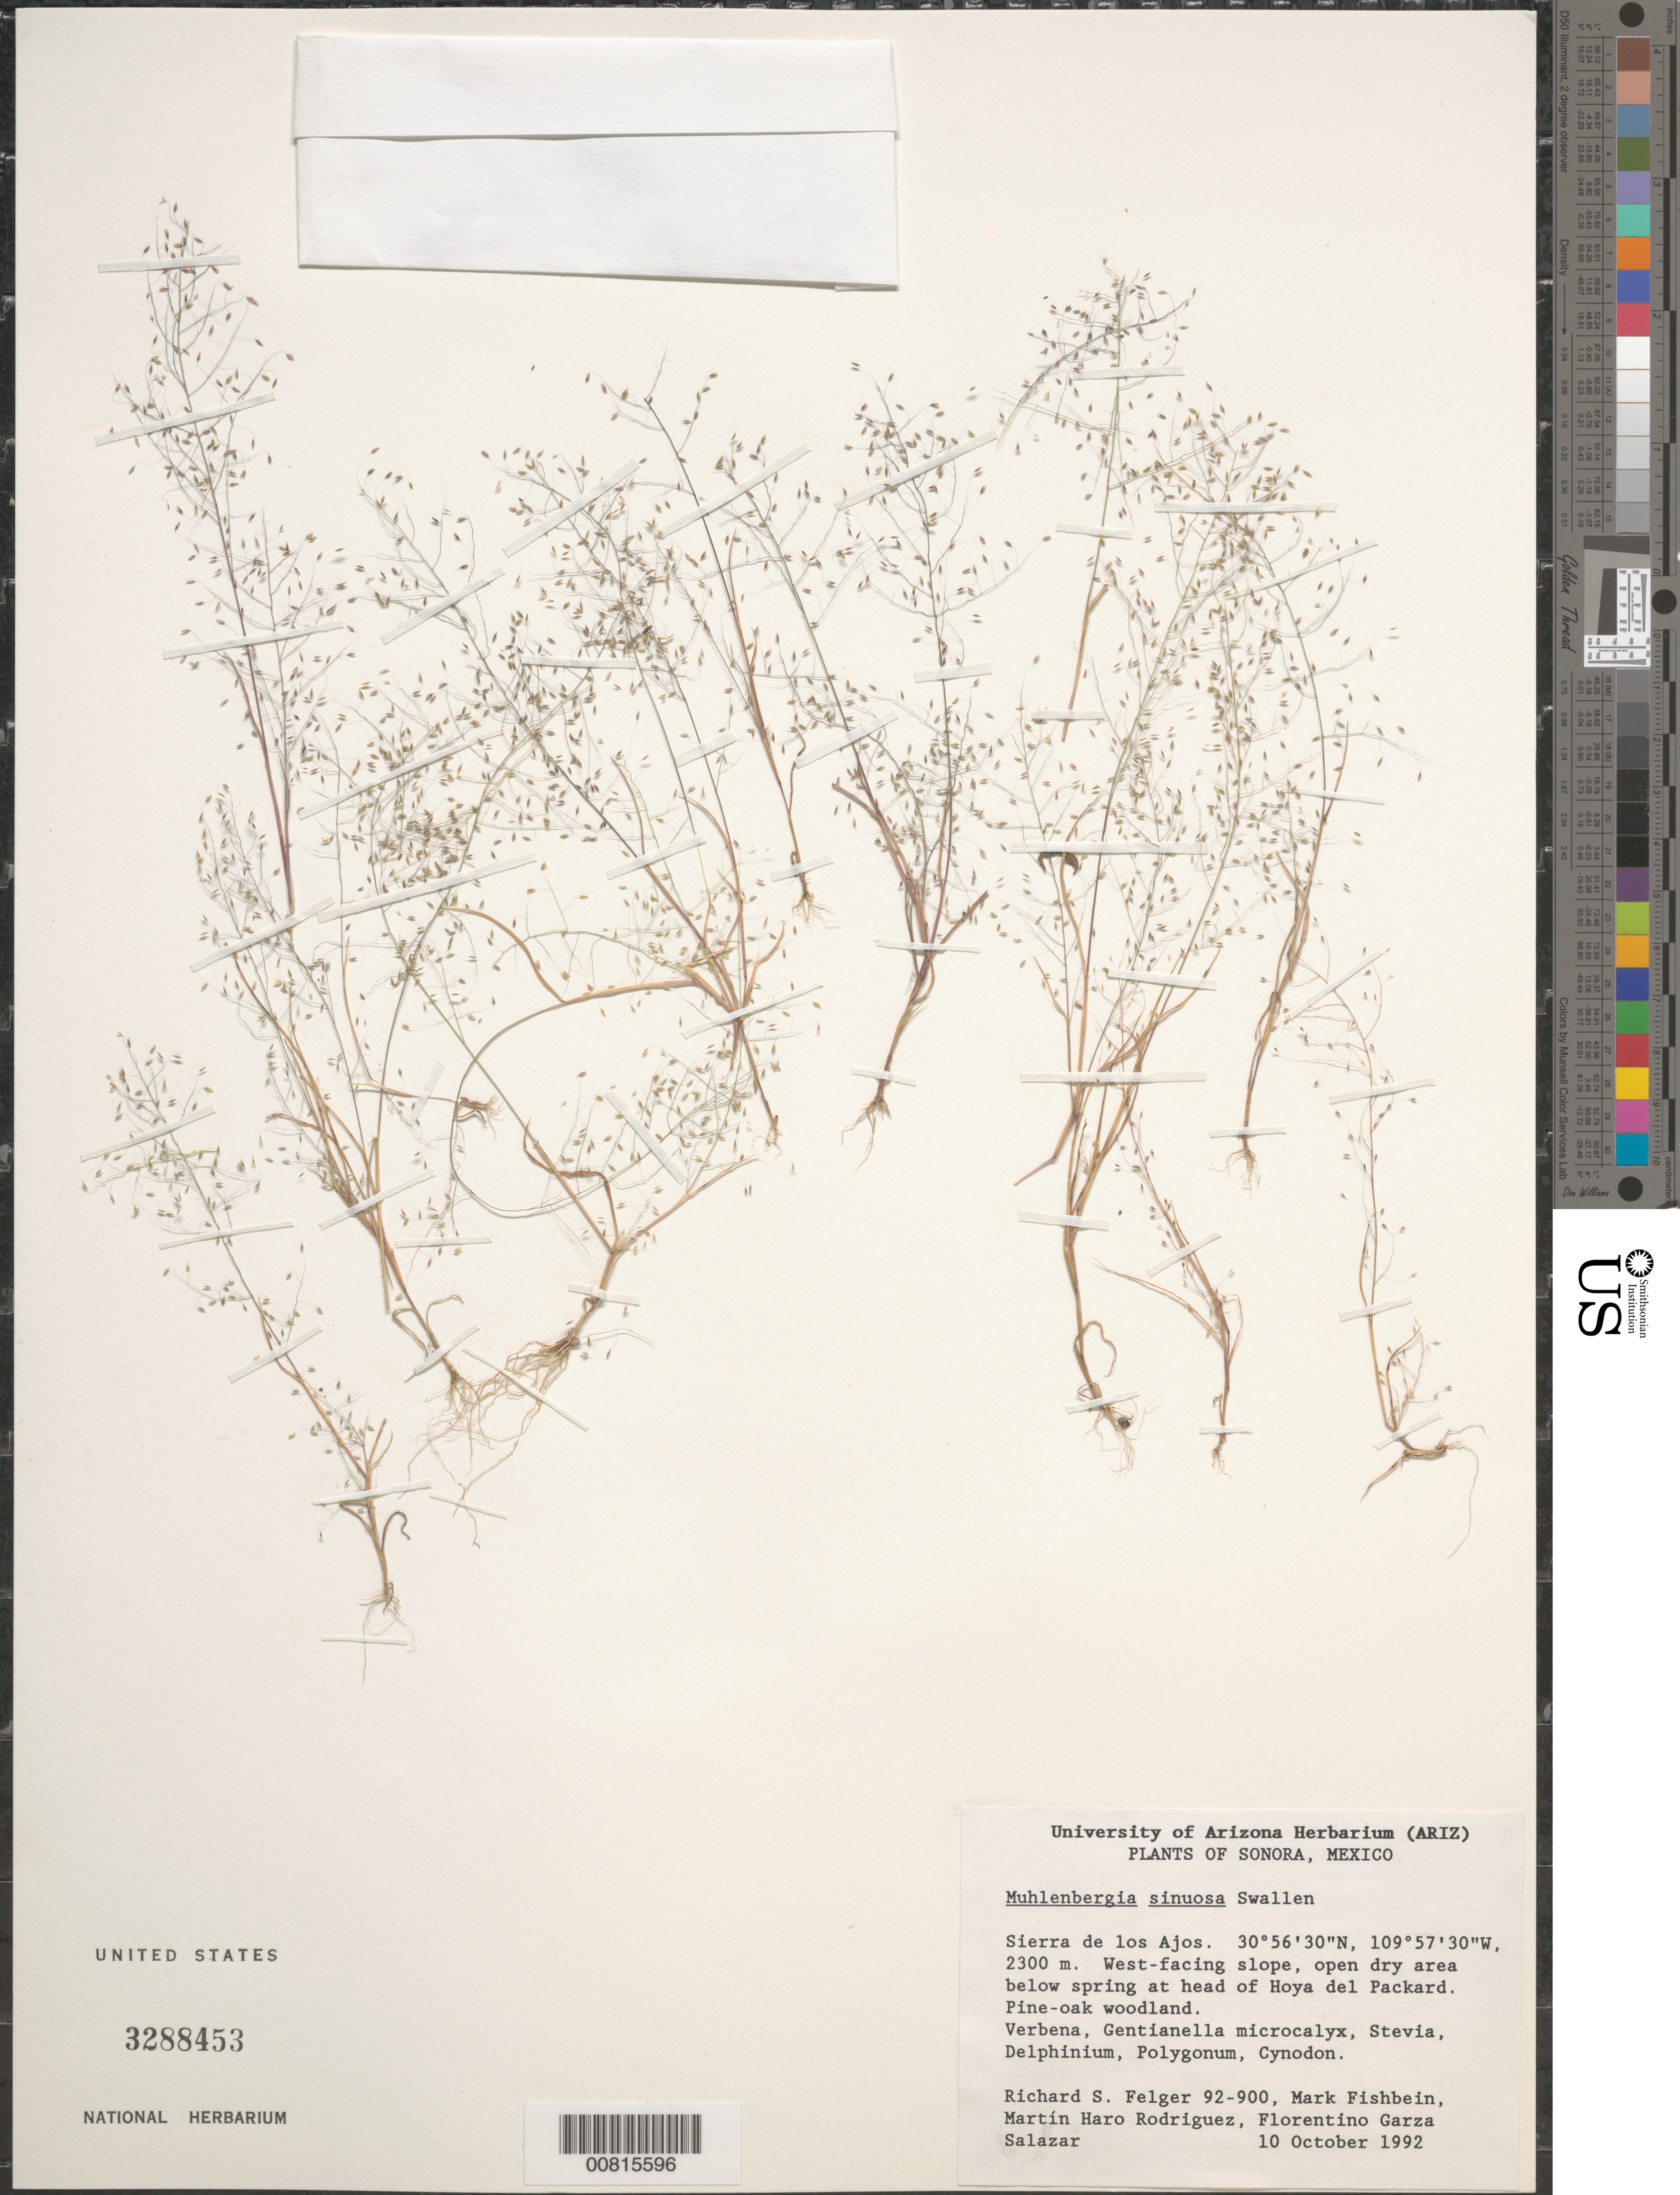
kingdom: Plantae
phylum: Tracheophyta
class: Liliopsida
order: Poales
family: Poaceae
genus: Muhlenbergia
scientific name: Muhlenbergia sinuosa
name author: Swallen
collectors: R. S. Felger & et al.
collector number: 92-900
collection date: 1992-10-10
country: Mexico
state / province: Sonora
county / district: Cananea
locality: Sierra de los Ajos, mpio. Cananea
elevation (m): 2300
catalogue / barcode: US 3288453